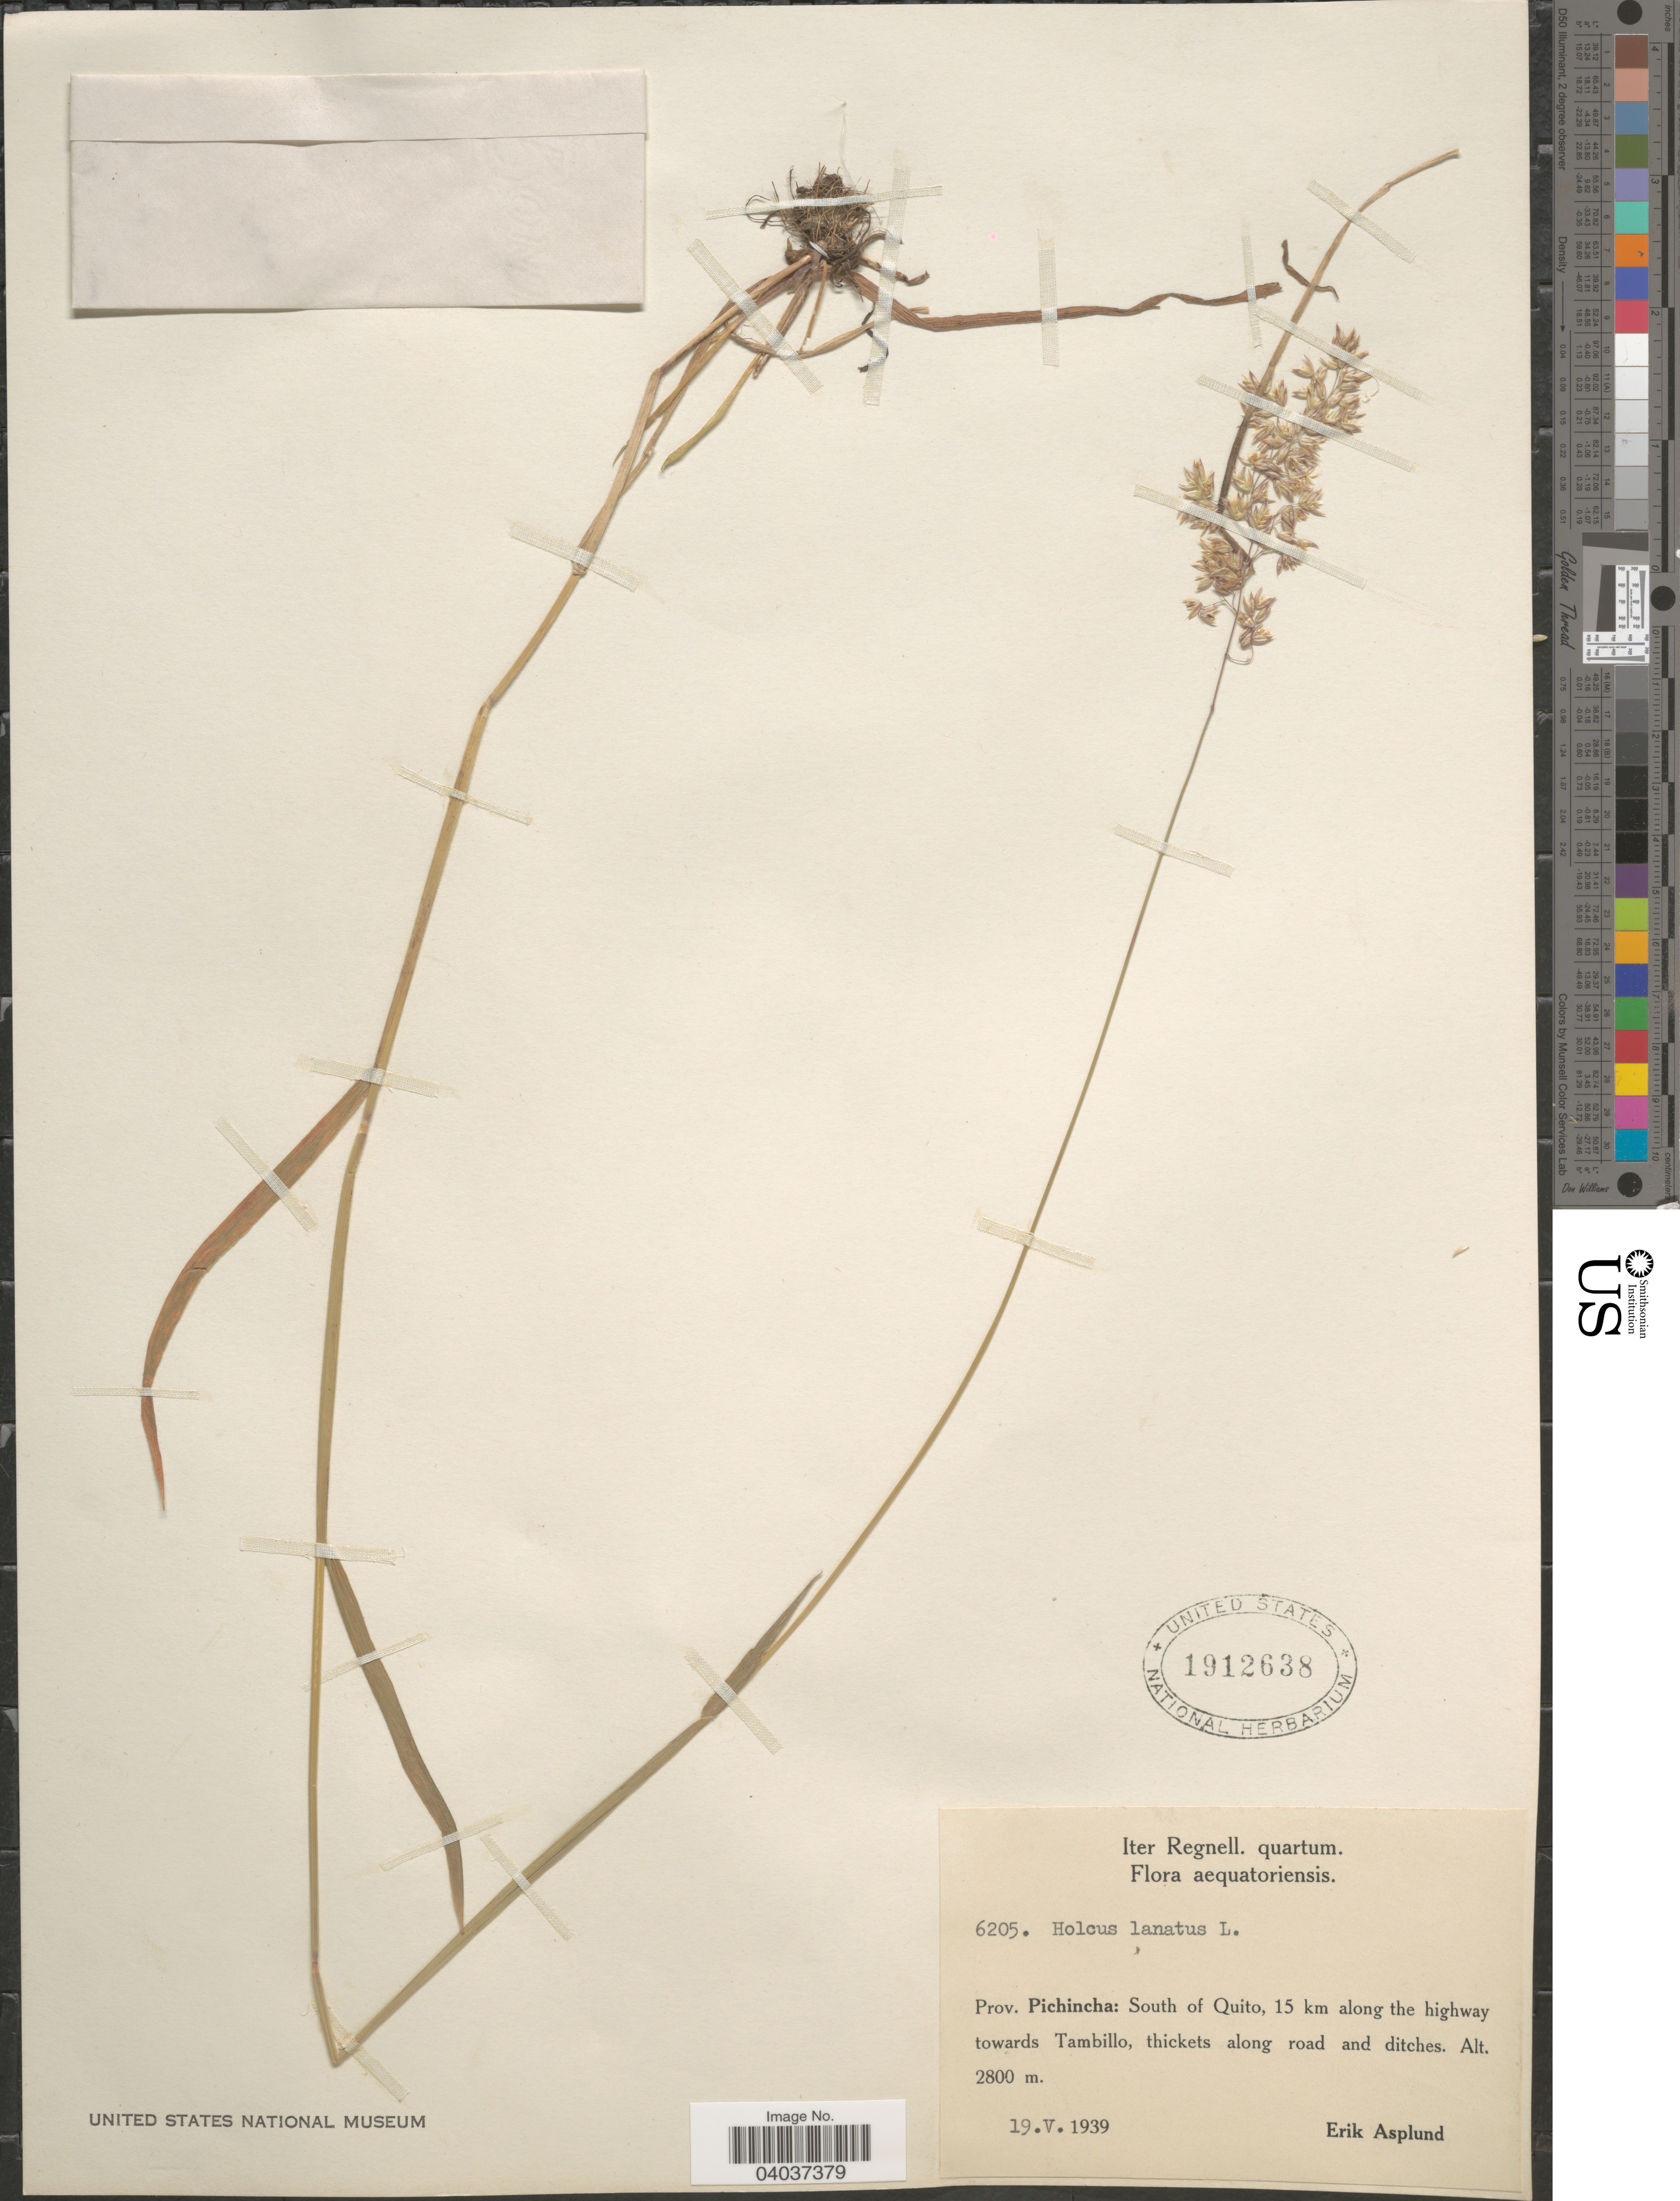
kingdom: Plantae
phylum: Tracheophyta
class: Liliopsida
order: Poales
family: Poaceae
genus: Holcus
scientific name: Holcus lanatus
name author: L.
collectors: E. Asplund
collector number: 6205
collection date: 1939-05-19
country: Ecuador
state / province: Pichincha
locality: South of Quito, 15 km along the highway towards Tambillo.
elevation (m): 2800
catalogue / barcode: US 1912638